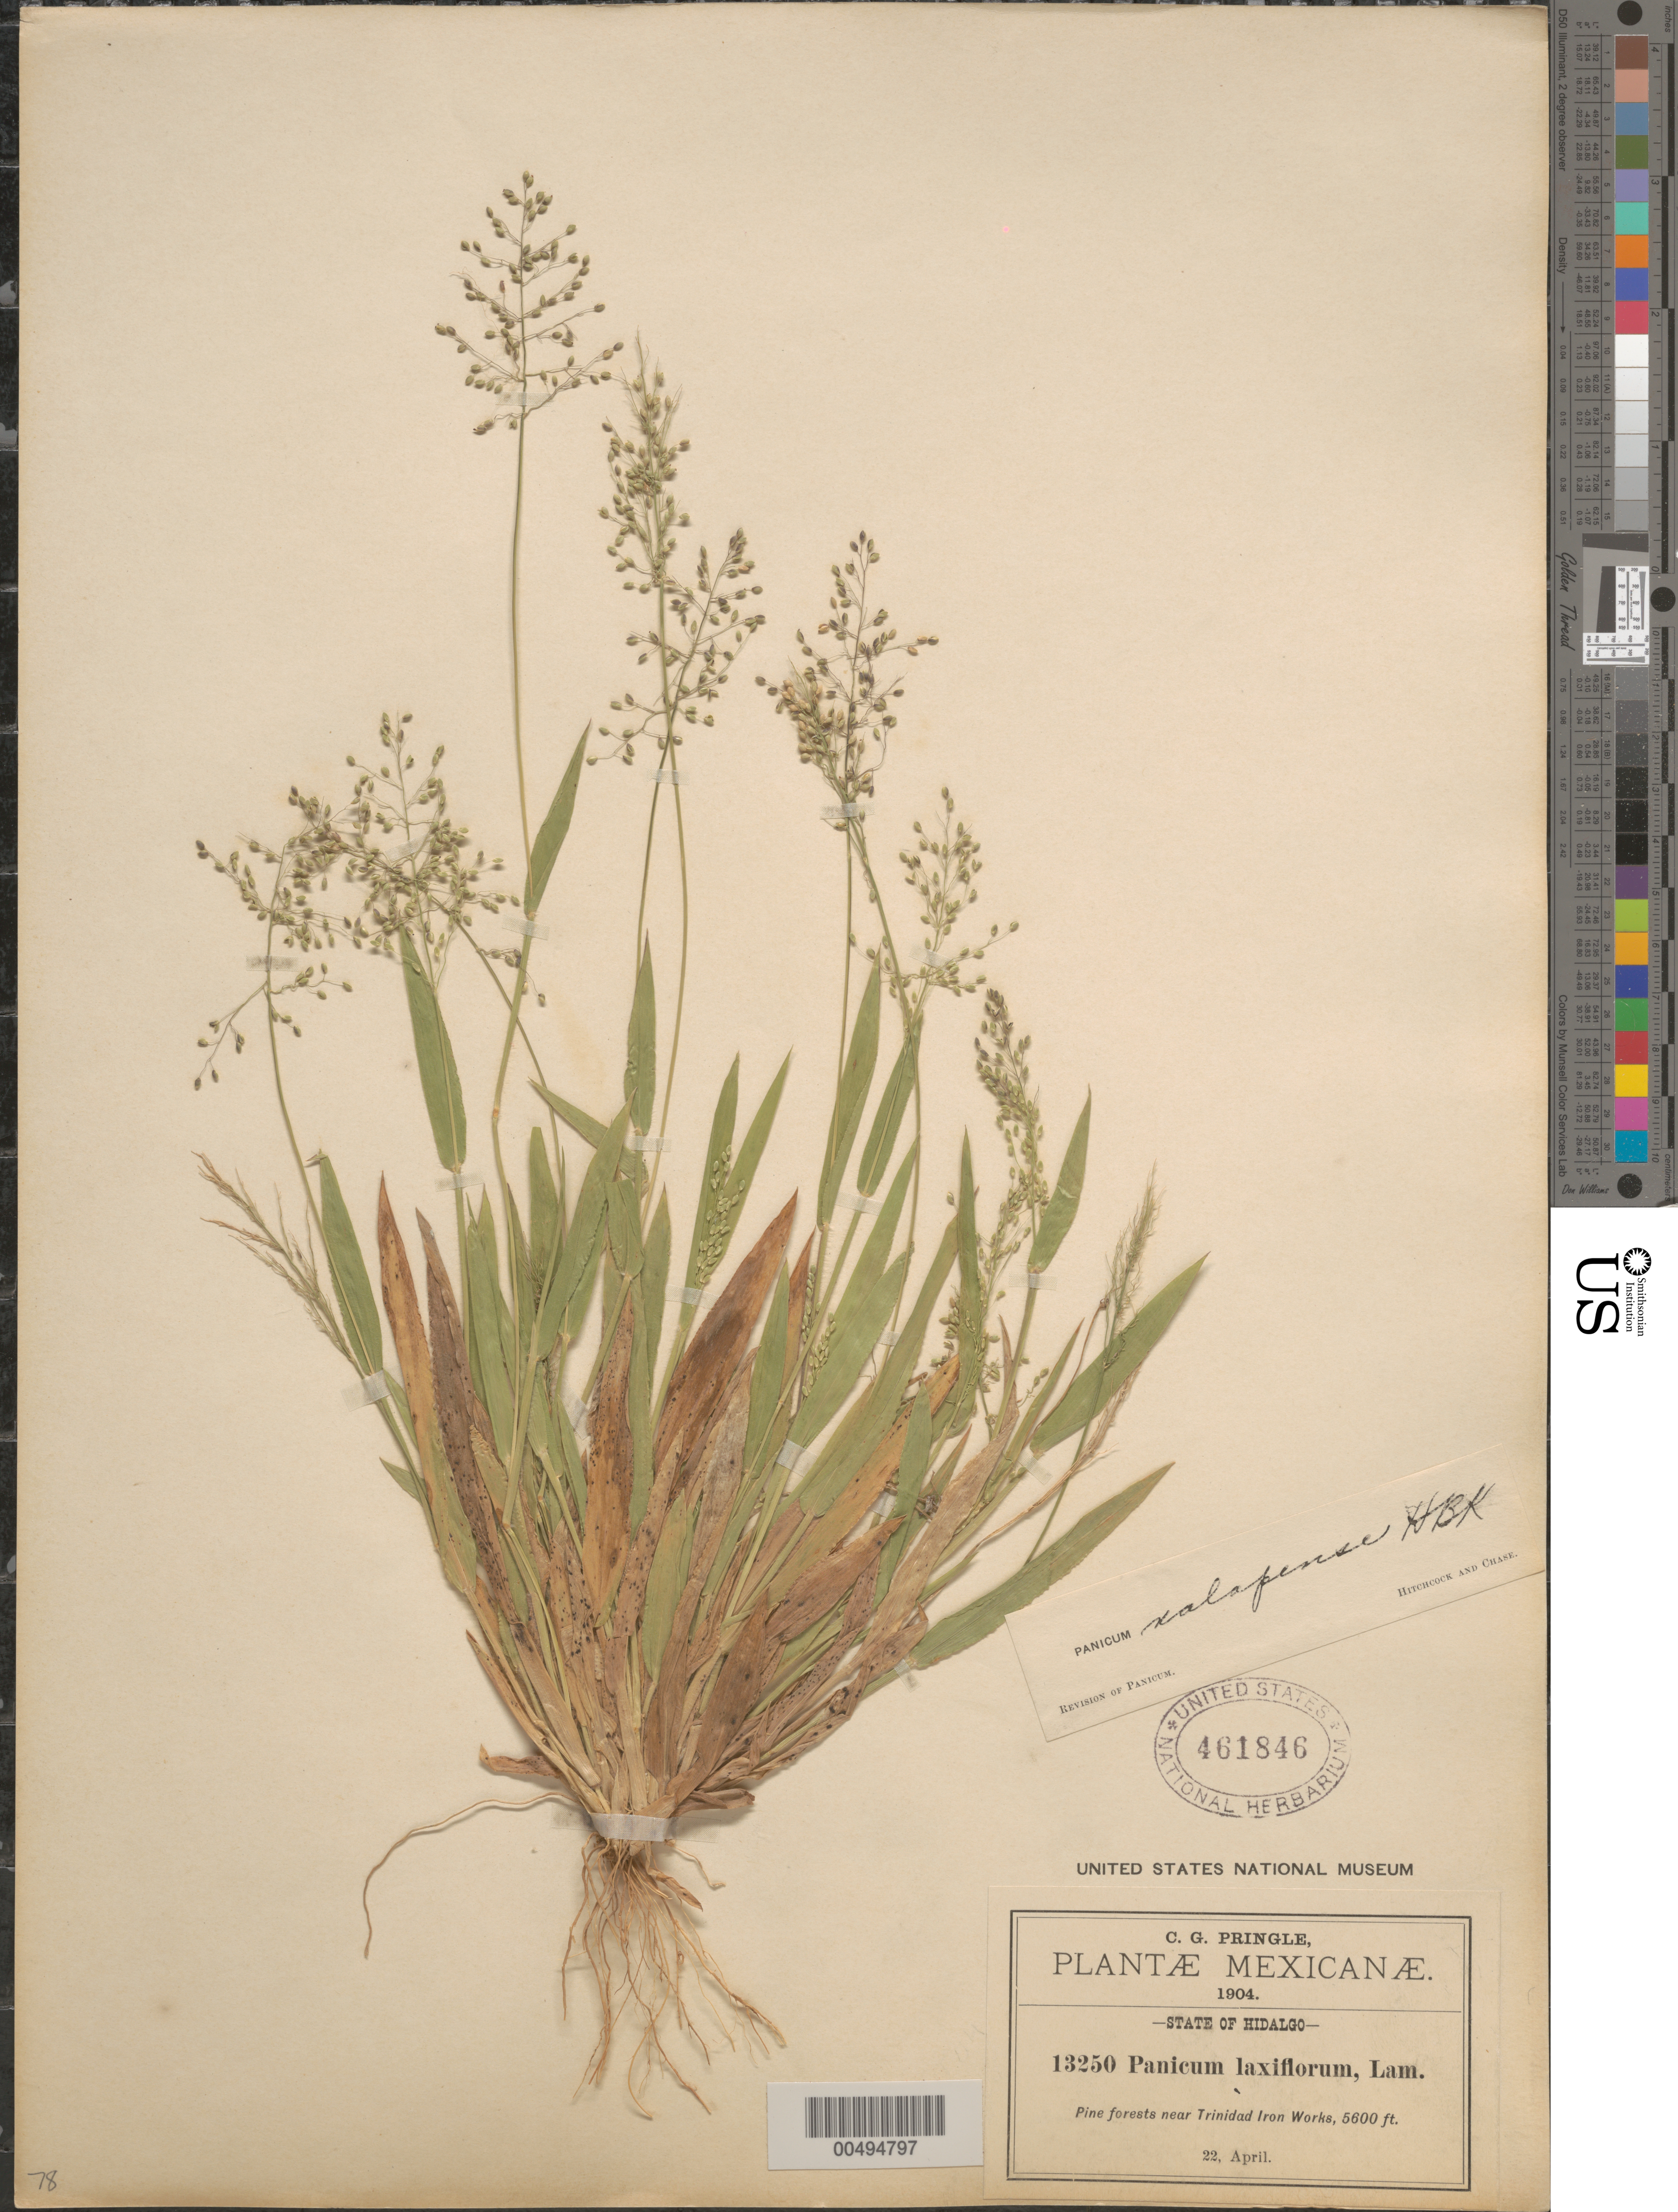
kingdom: Plantae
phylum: Tracheophyta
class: Liliopsida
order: Poales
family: Poaceae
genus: Panicum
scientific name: Panicum laxiflorum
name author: Lam.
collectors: C. G. Pringle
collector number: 13250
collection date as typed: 22 Apr 1904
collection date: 1904-04-22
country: Mexico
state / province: Hidalgo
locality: Near Trinidad Iron Works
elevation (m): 1707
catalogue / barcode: US 461846